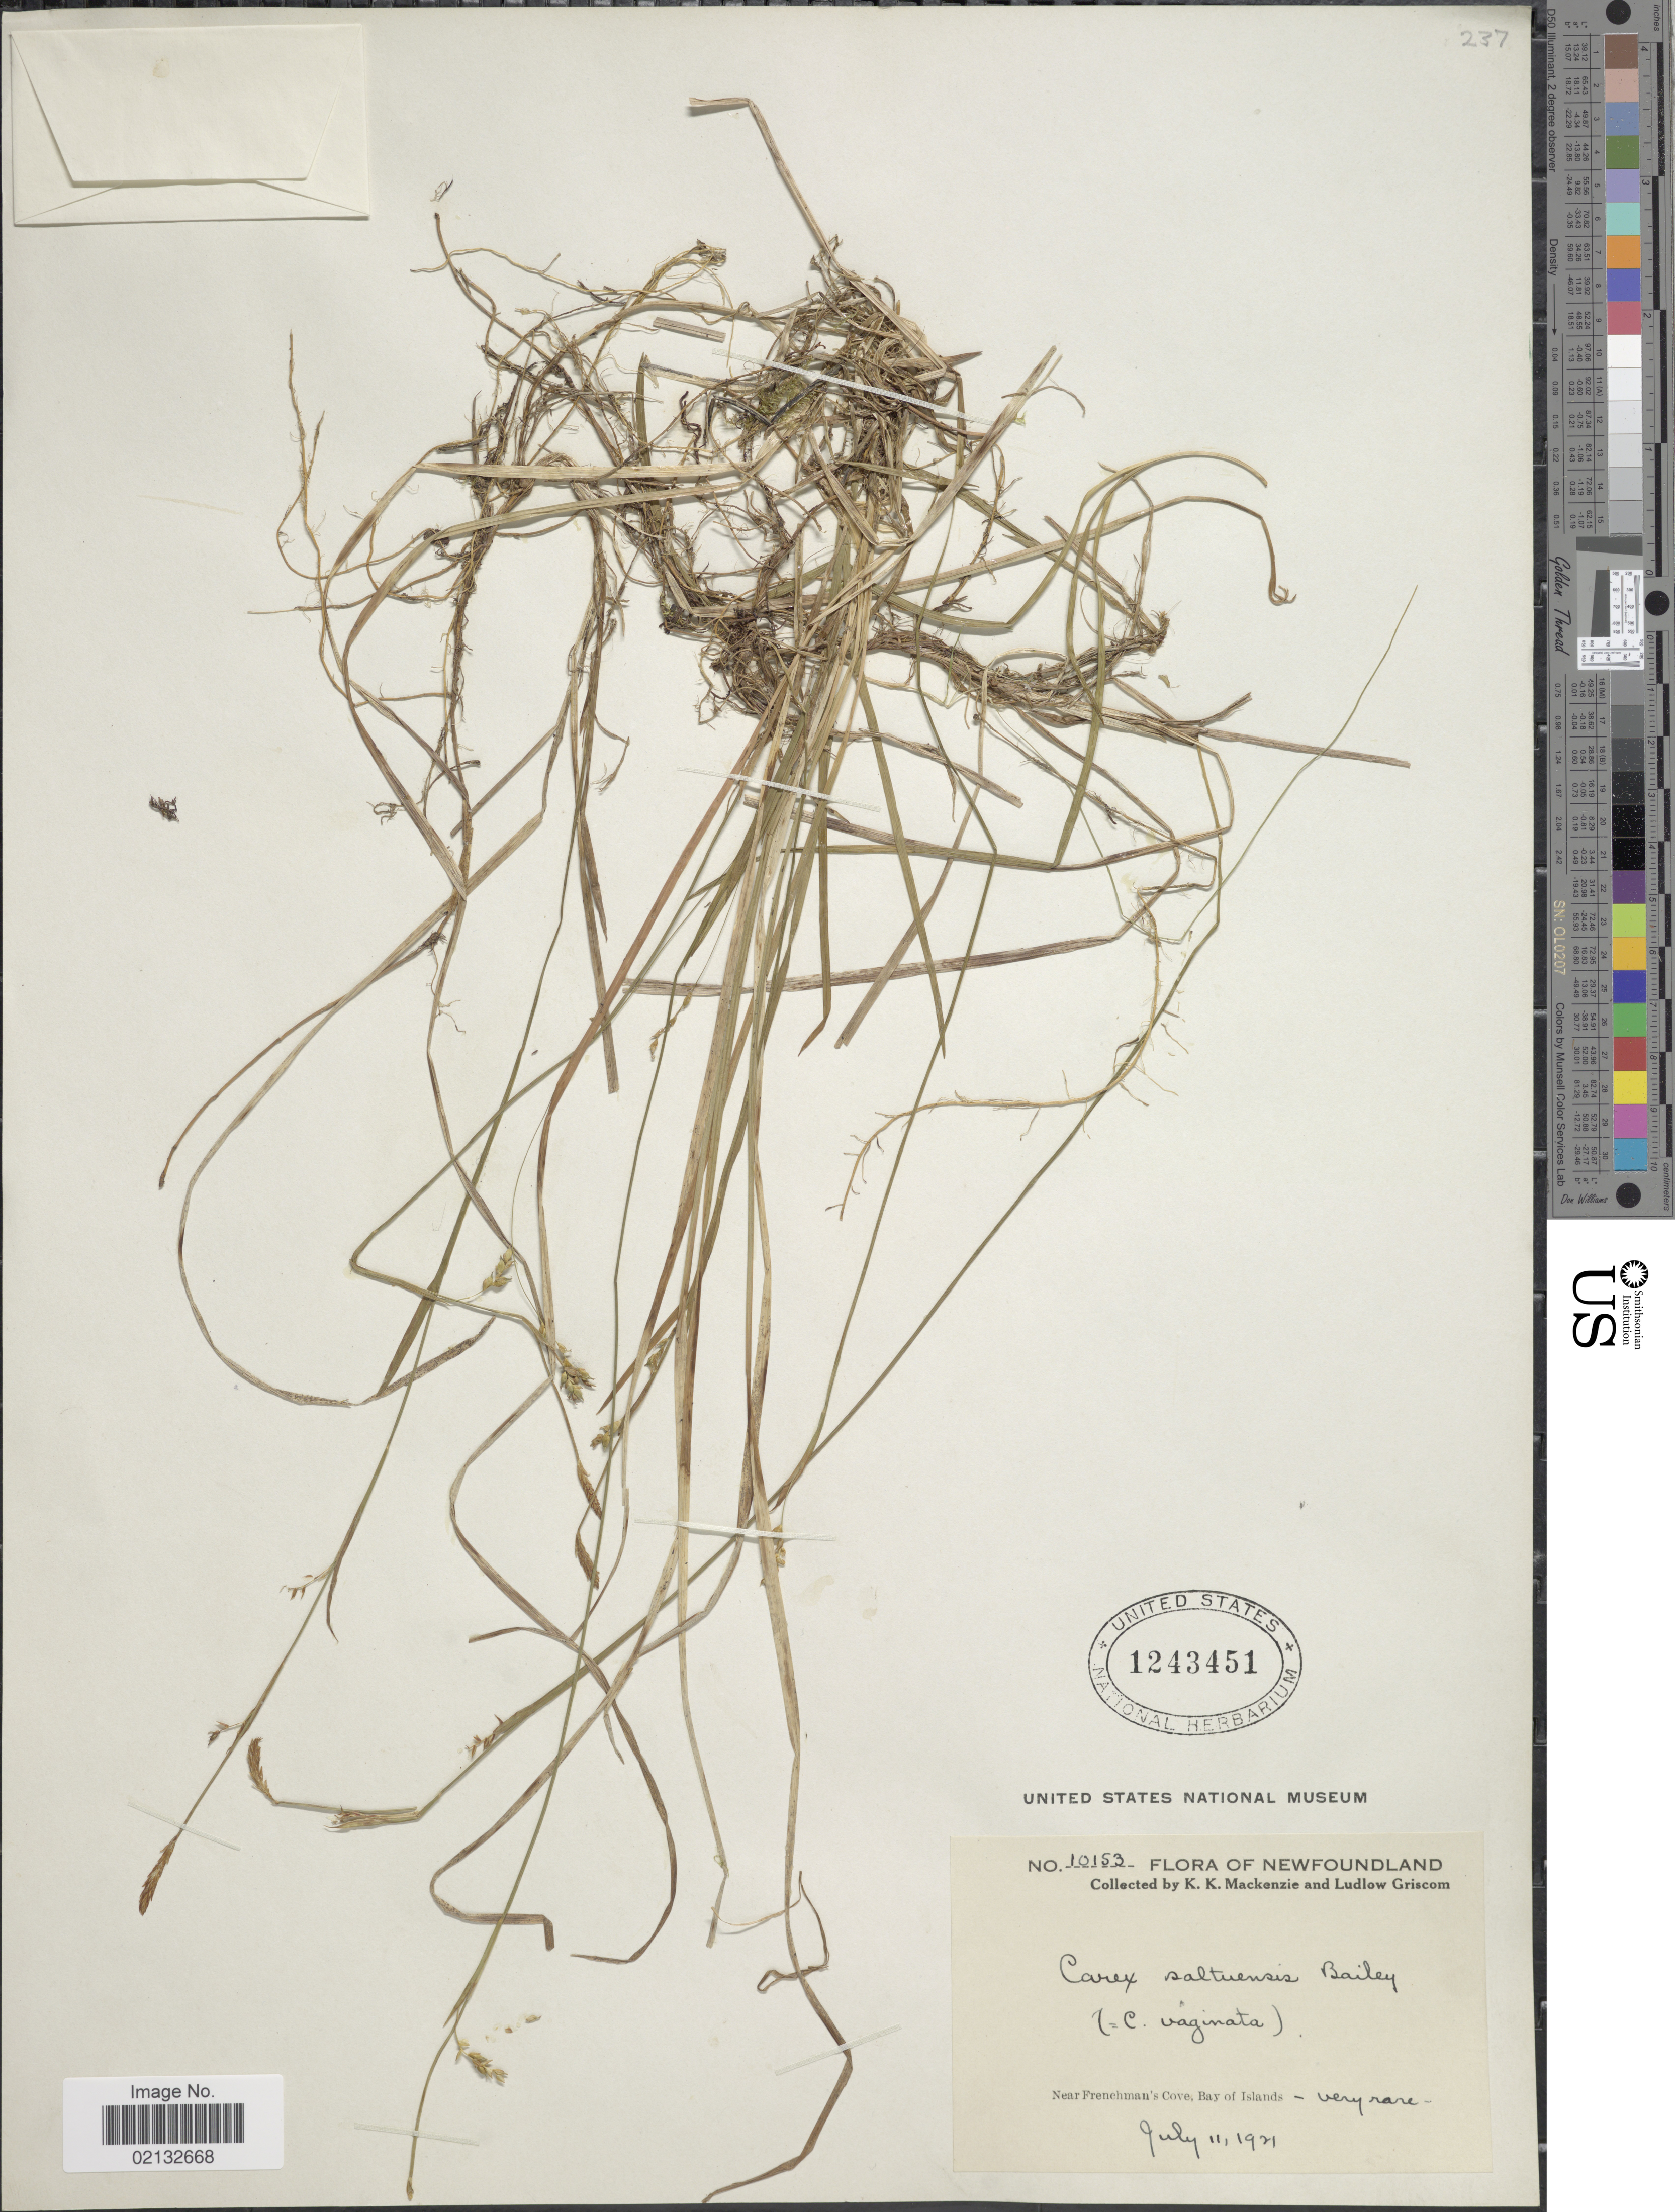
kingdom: Plantae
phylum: Tracheophyta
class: Liliopsida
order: Poales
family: Cyperaceae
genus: Carex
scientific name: Carex vaginata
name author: Tausch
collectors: K. K. Mackenzie & L. Griscom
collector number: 10153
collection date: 1921-07-11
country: Canada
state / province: Newfoundland and Labrador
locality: Near Frenchman's Cove, Bay of Islands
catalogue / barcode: US 1243451